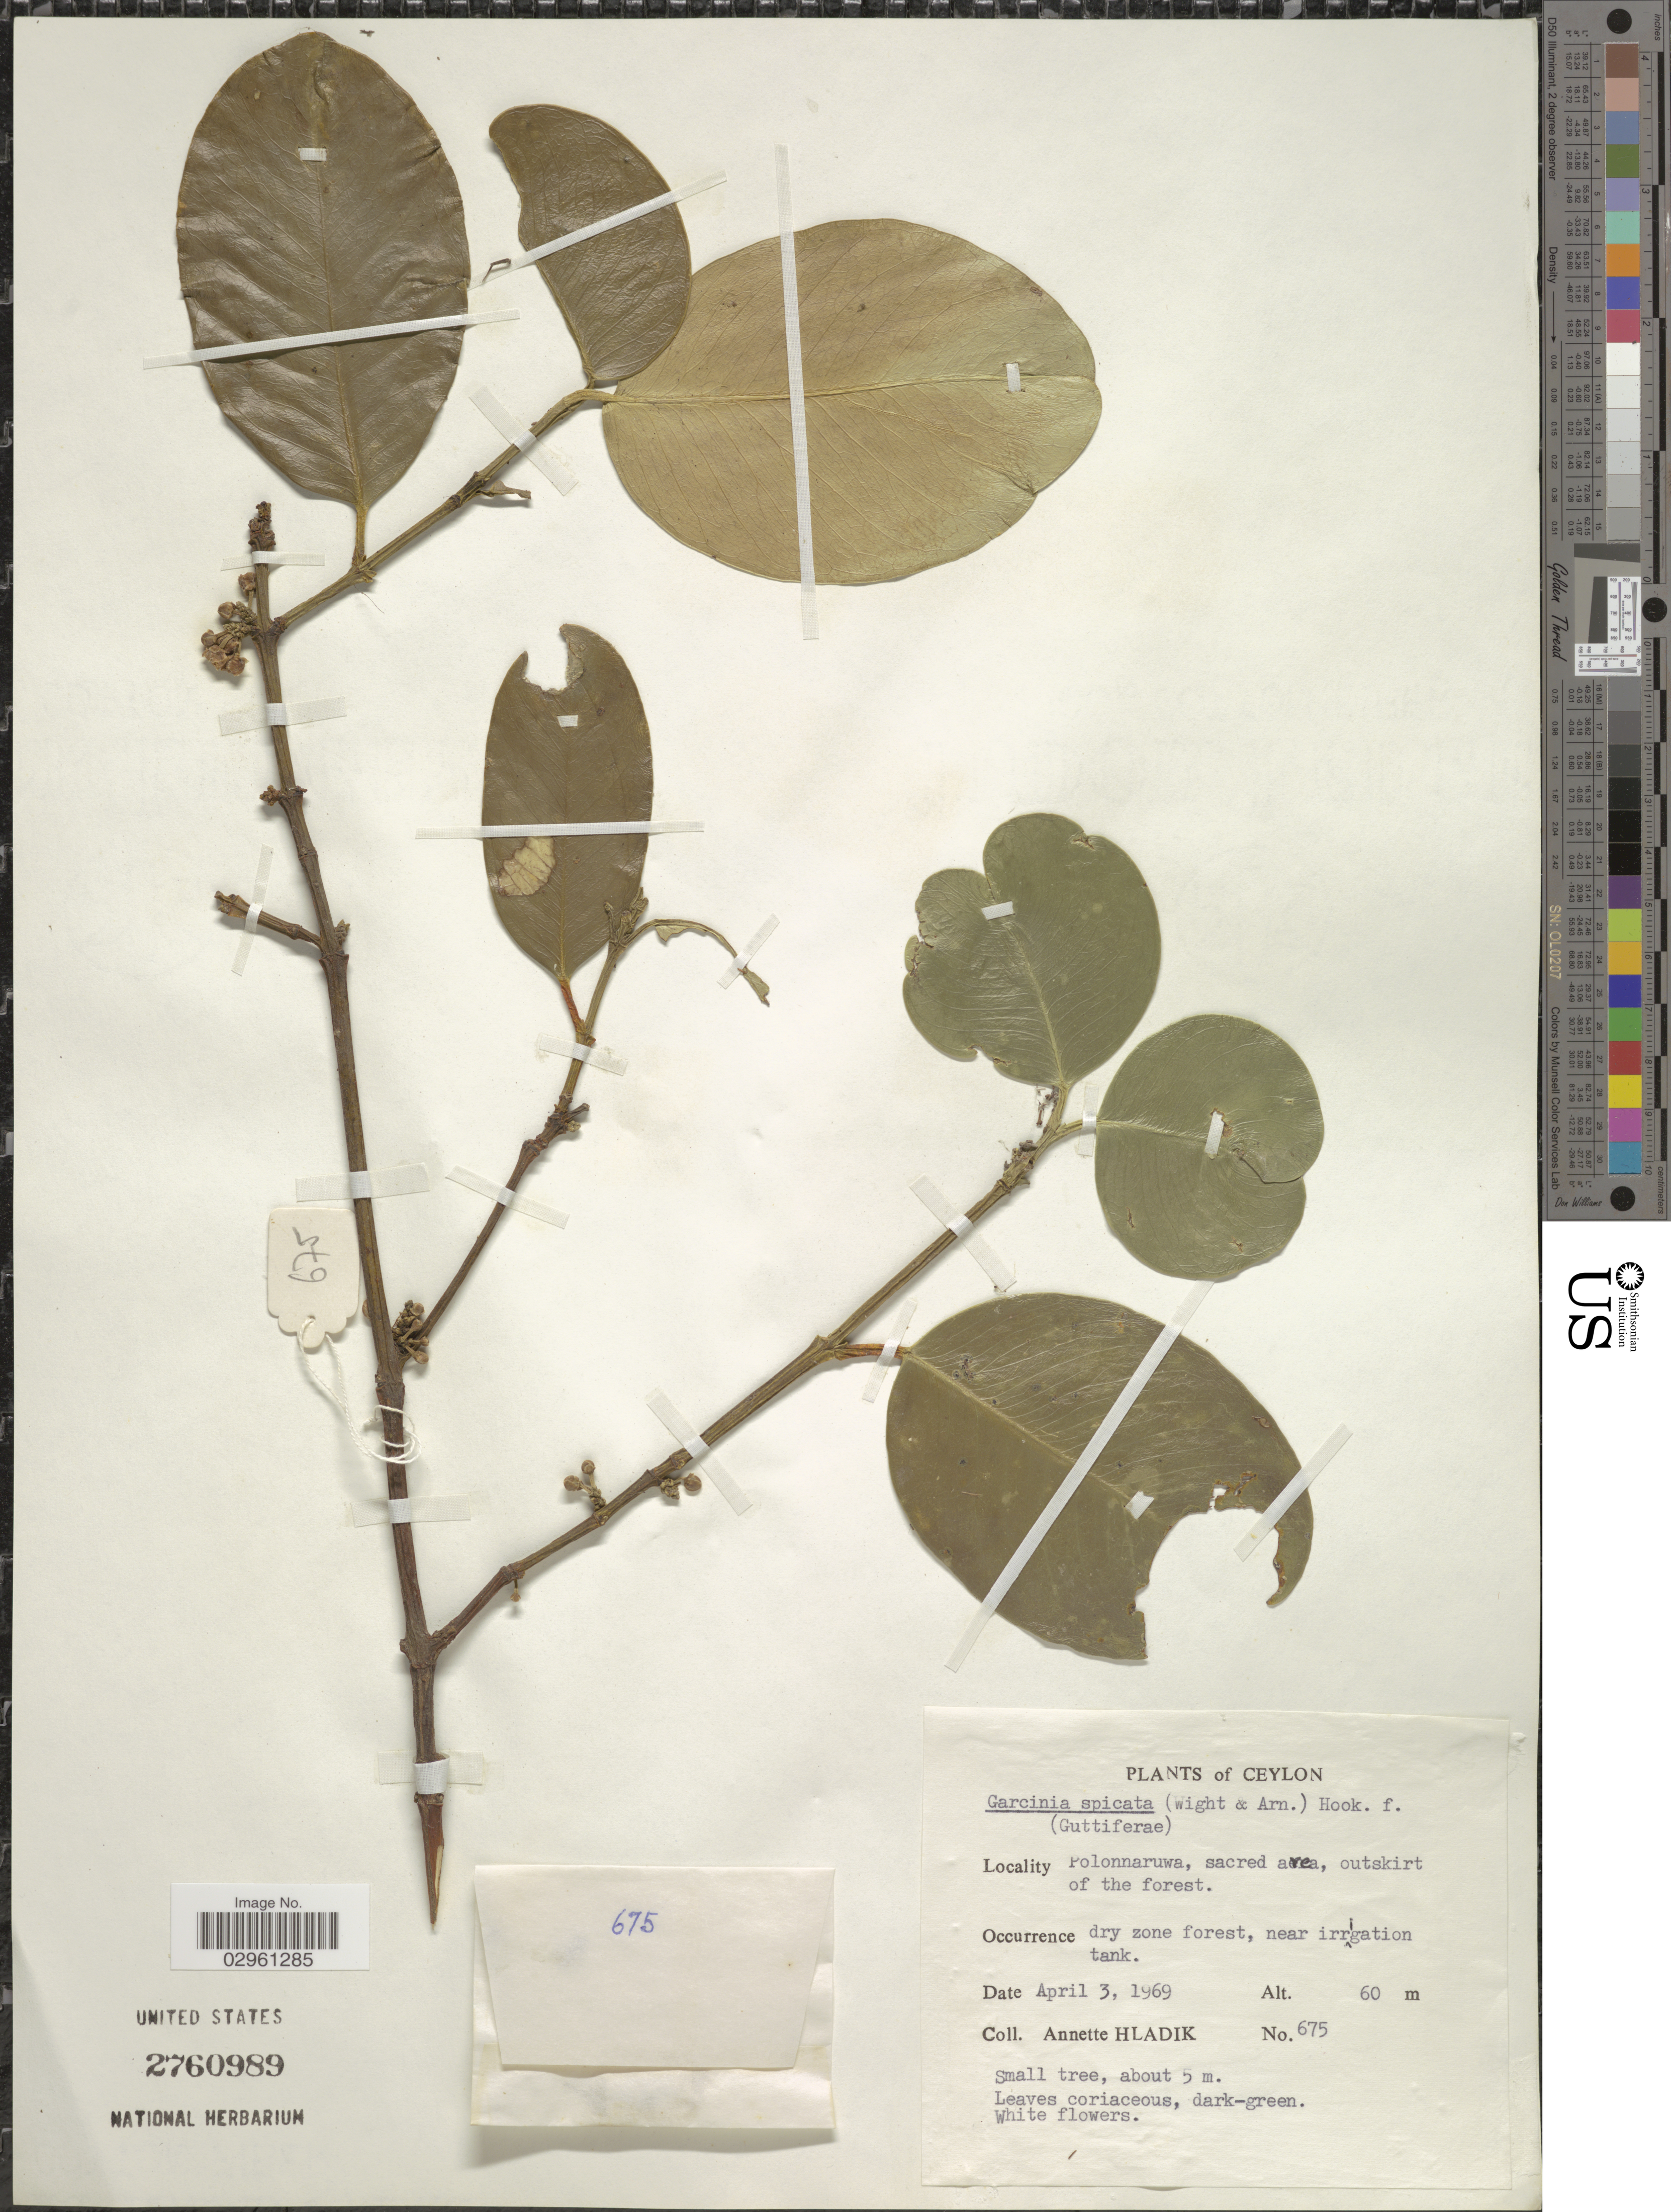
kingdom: Plantae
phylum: Tracheophyta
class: Magnoliopsida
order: Malpighiales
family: Clusiaceae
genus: Garcinia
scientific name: Garcinia spicata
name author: Hook. f.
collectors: A. Hladik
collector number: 675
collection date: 1969-04-03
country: Sri Lanka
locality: Ceylon. Polonnaruwa, sacred area, outskirt of the forest.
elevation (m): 60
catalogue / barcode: US 2760989